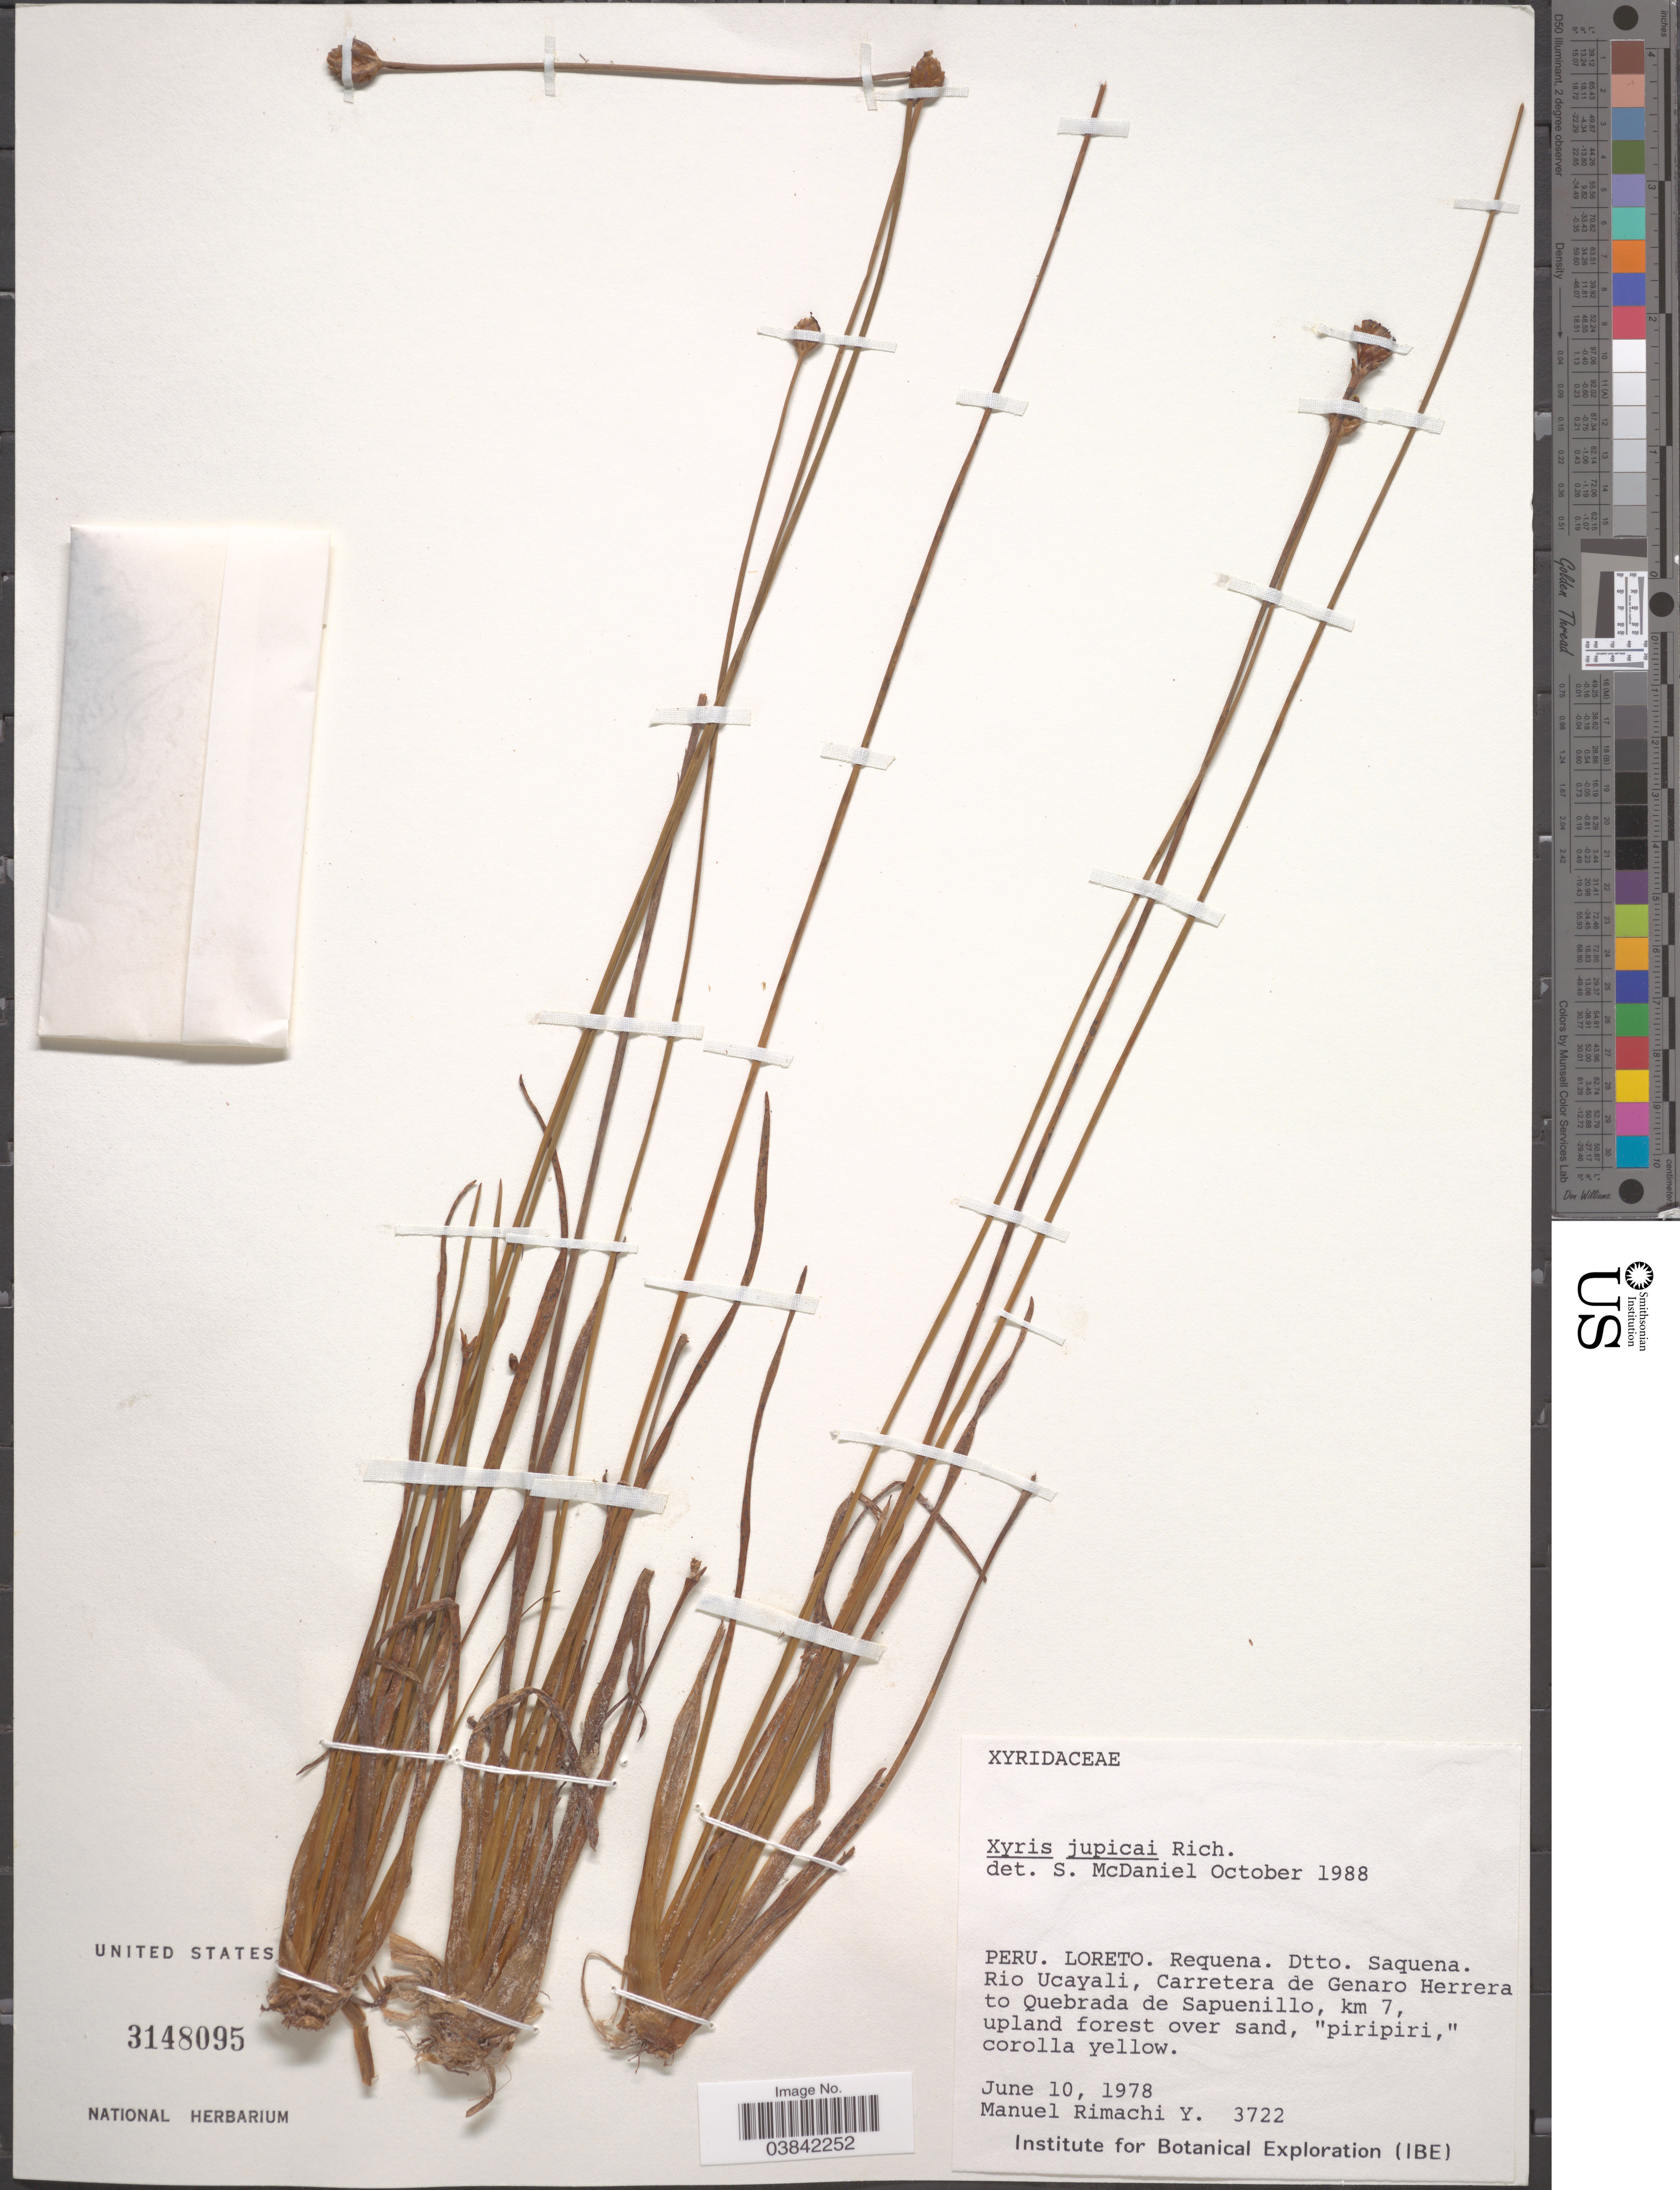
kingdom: Plantae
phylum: Tracheophyta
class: Liliopsida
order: Poales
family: Xyridaceae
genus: Xyris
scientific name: Xyris jupicai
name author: Rich.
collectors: M. Rimachi Y.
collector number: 3722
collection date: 1978-06-10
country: Peru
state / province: Loreto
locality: Requena. Dtto. Saquena. Rio Ucayali, Carretera de Genaro Herrera to Quebrada de Sapuenillo, km 7.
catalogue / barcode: US 3148095